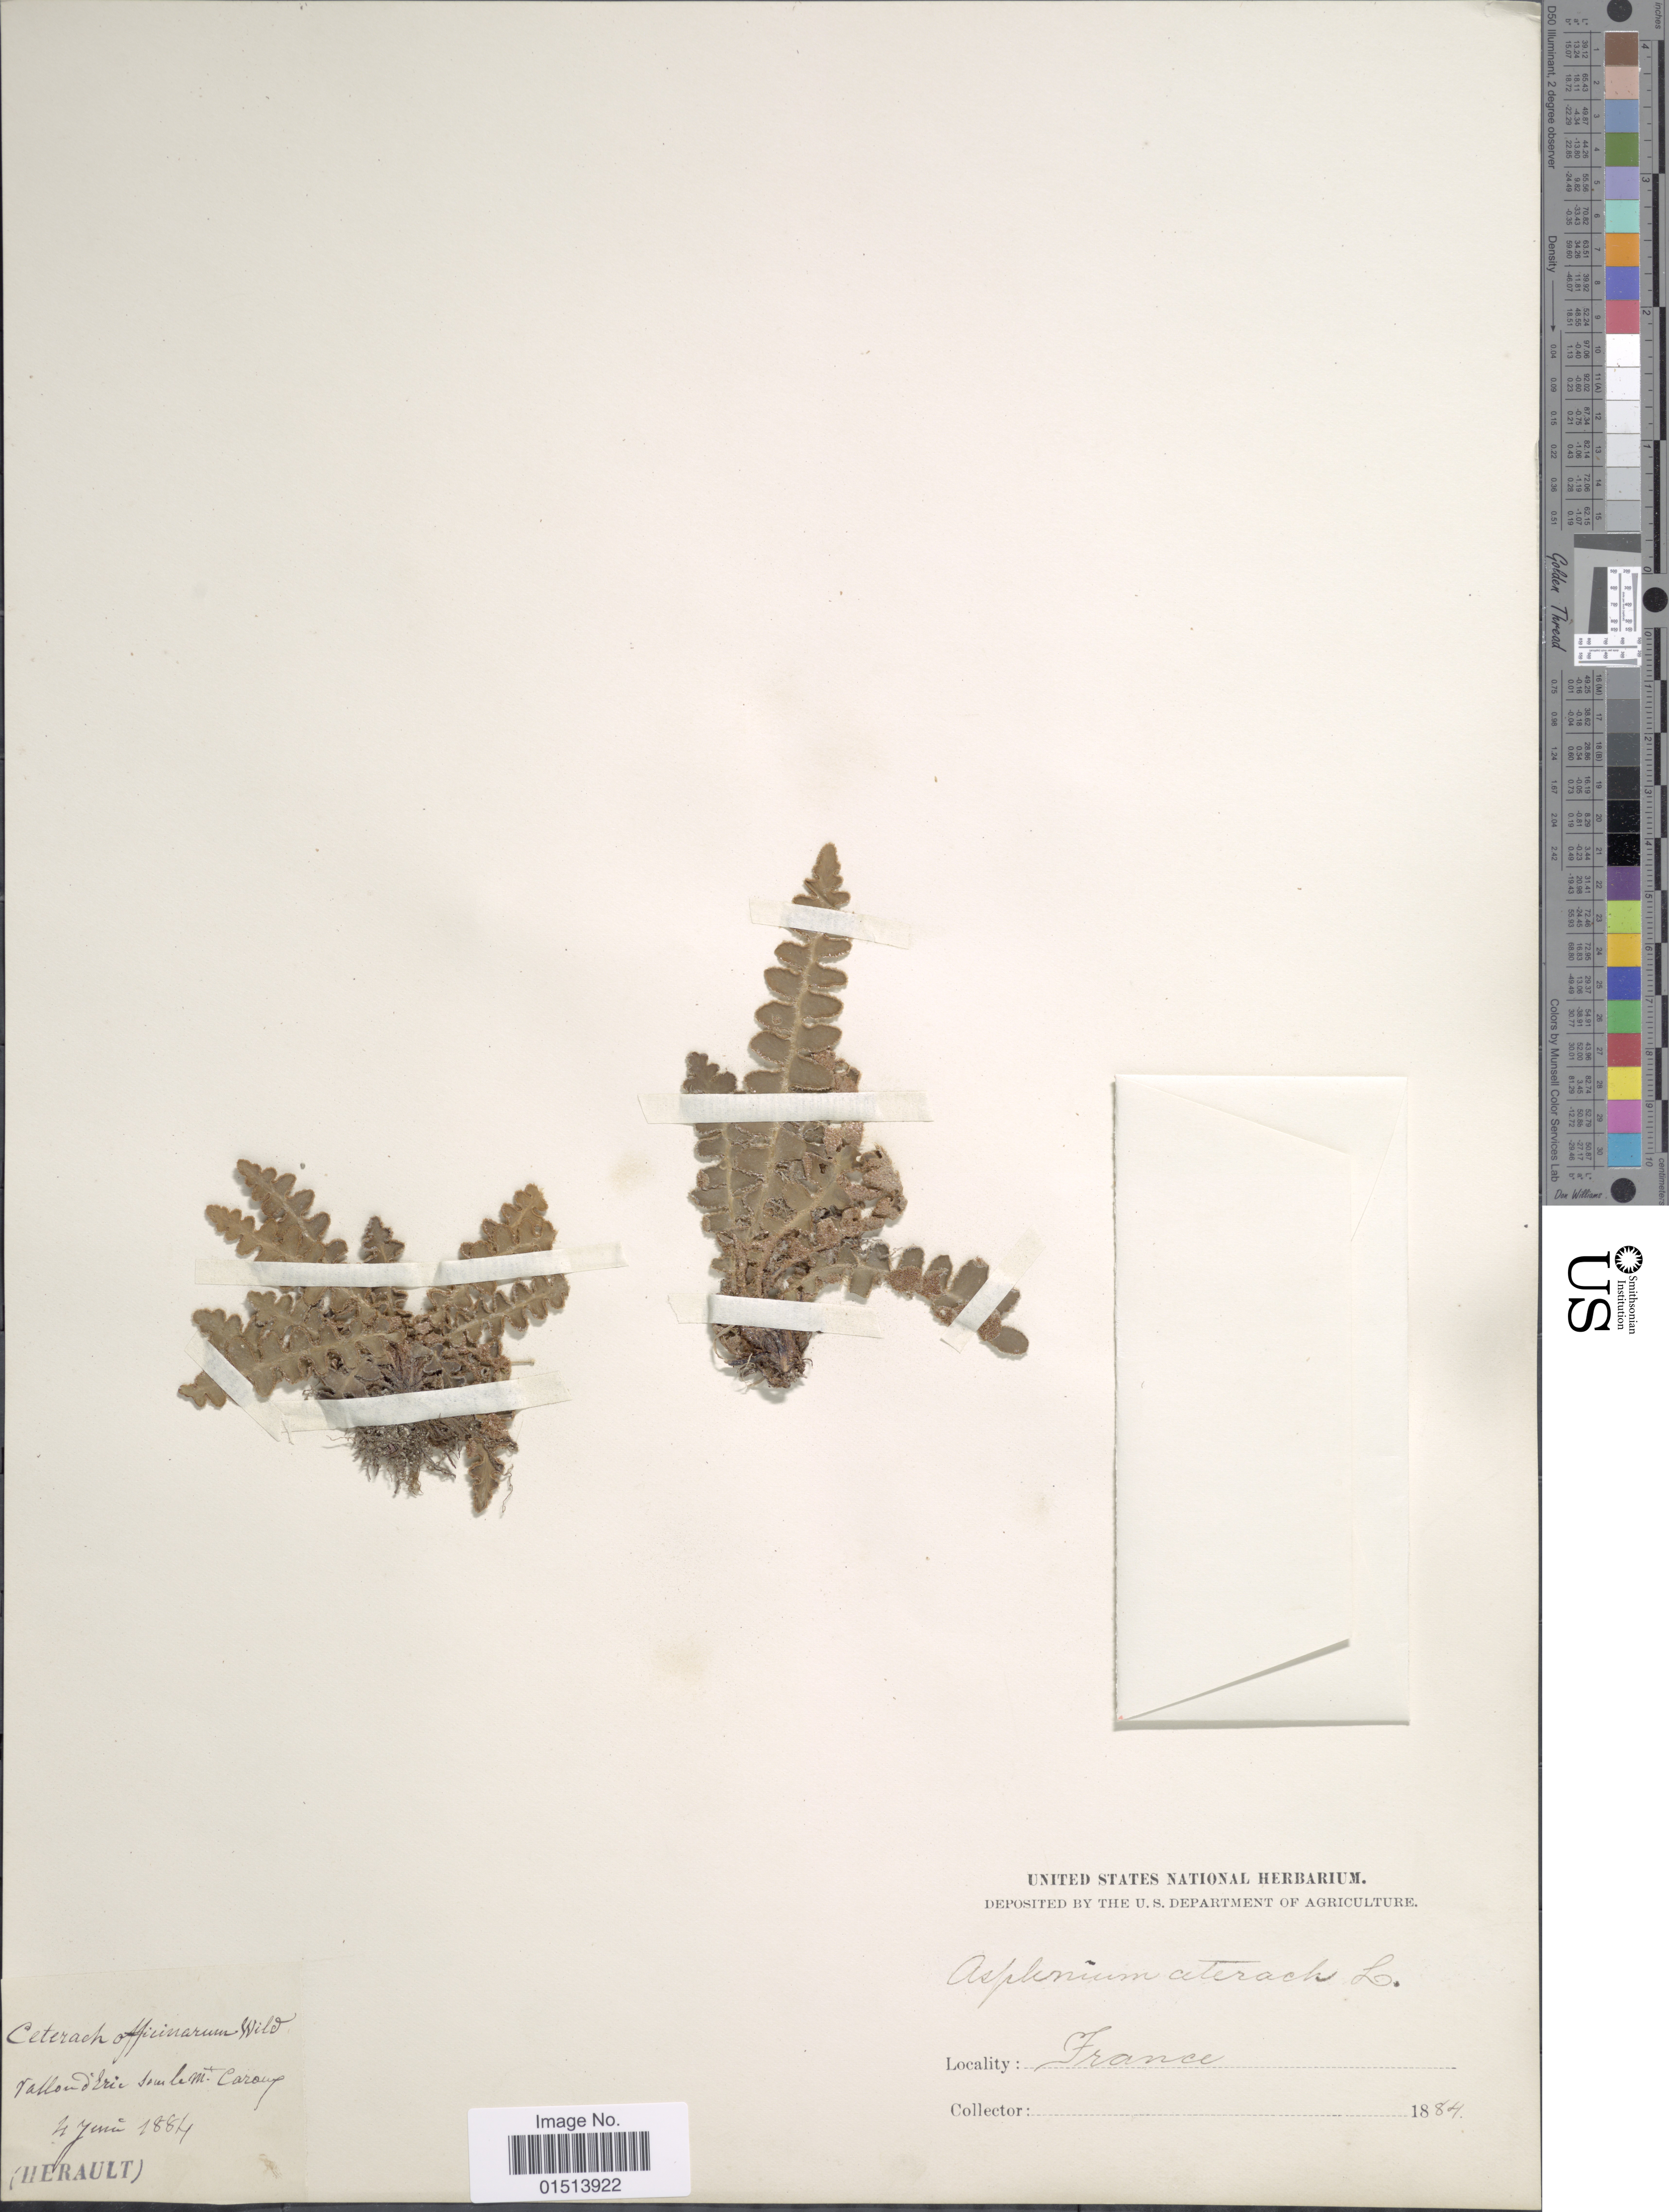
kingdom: Plantae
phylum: Tracheophyta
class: Polypodiopsida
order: Polypodiales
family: Aspleniaceae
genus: Asplenium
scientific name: Asplenium officinarum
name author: DC.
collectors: U.S. Department of Agriculture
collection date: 1884-06-04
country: France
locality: Vallon D'bri semblem, Caroup, France, herault [interpreted]